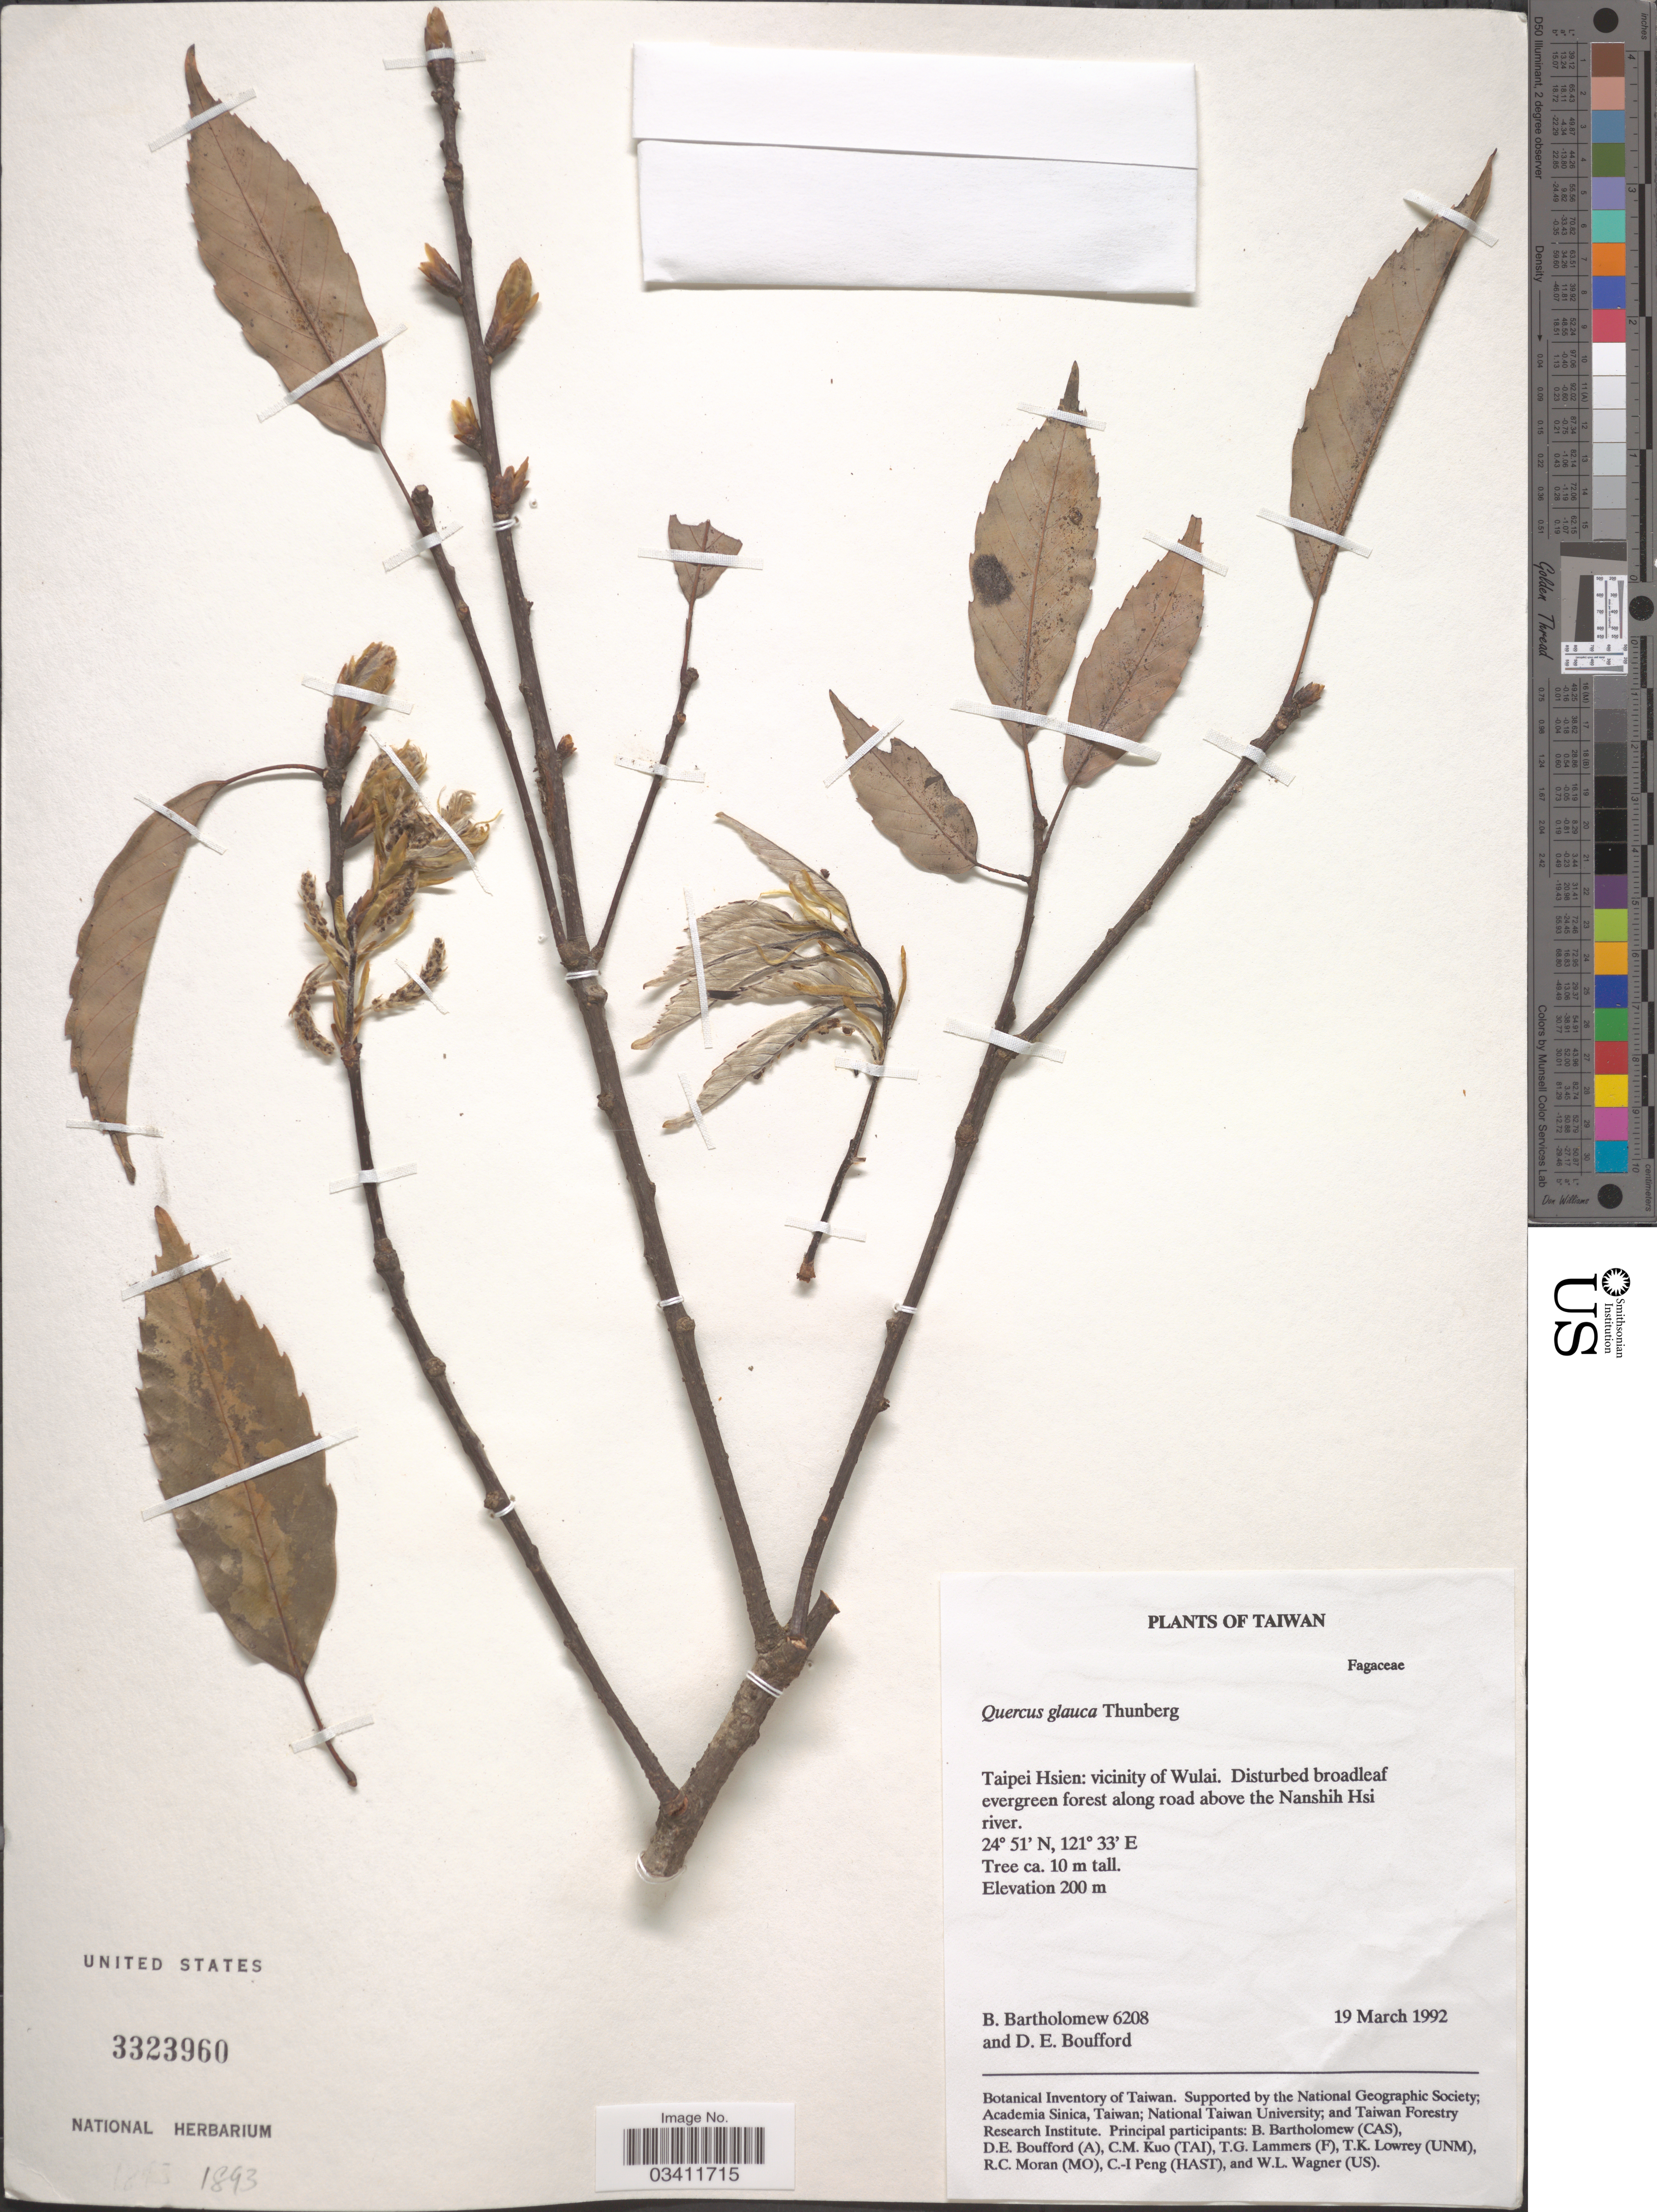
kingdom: Plantae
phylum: Tracheophyta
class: Magnoliopsida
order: Fagales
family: Fagaceae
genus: Quercus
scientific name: Quercus glauca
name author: Thunb.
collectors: B. Bartholomew & D. E. Boufford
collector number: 6208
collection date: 1992-03-19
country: Taiwan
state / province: Taipei City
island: Taiwan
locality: Taipei Hsien: vicinity of Wulai. Along road above the Nanshih Hsi river.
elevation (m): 200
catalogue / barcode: US 3323960